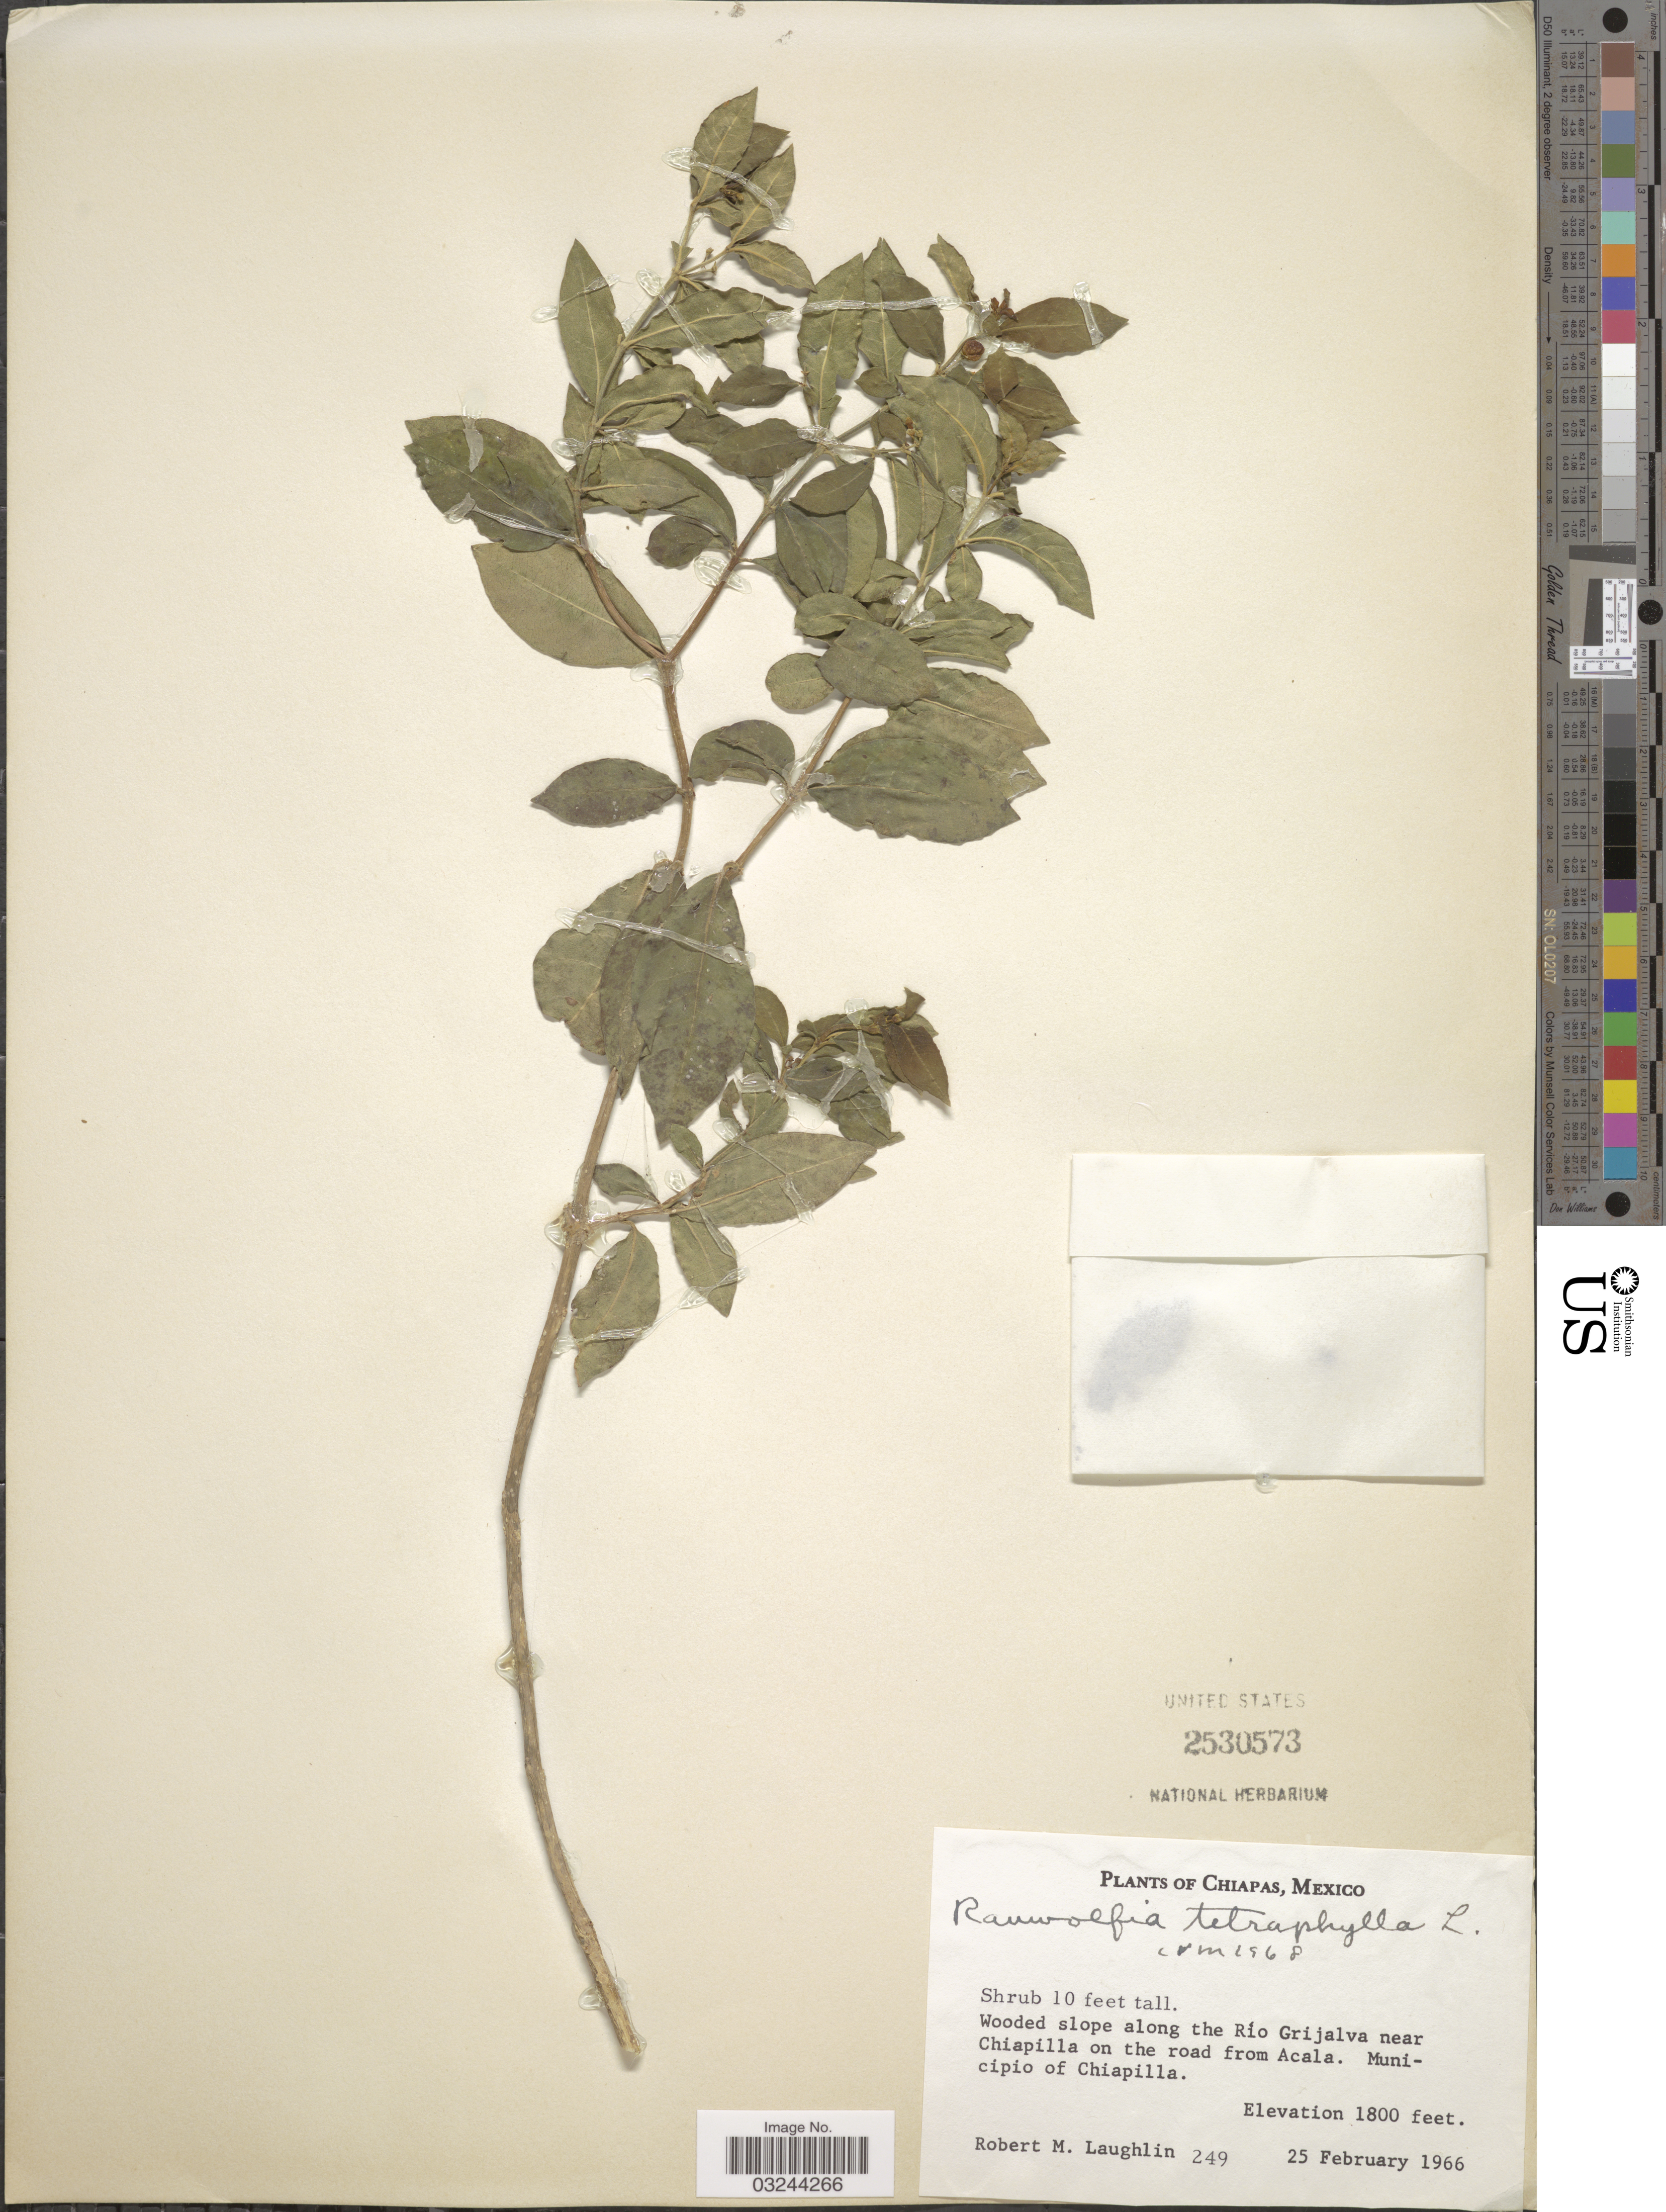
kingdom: Plantae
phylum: Tracheophyta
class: Magnoliopsida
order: Gentianales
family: Apocynaceae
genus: Rauvolfia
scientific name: Rauvolfia tetraphylla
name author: L.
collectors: R. M. Laughlin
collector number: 249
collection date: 1966-02-25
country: Mexico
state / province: Chiapas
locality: Wooded slope along the Río Grijalva near Chiapilla on the road from Acala. Municipio of Chiapilla.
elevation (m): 549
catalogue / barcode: US 2530573